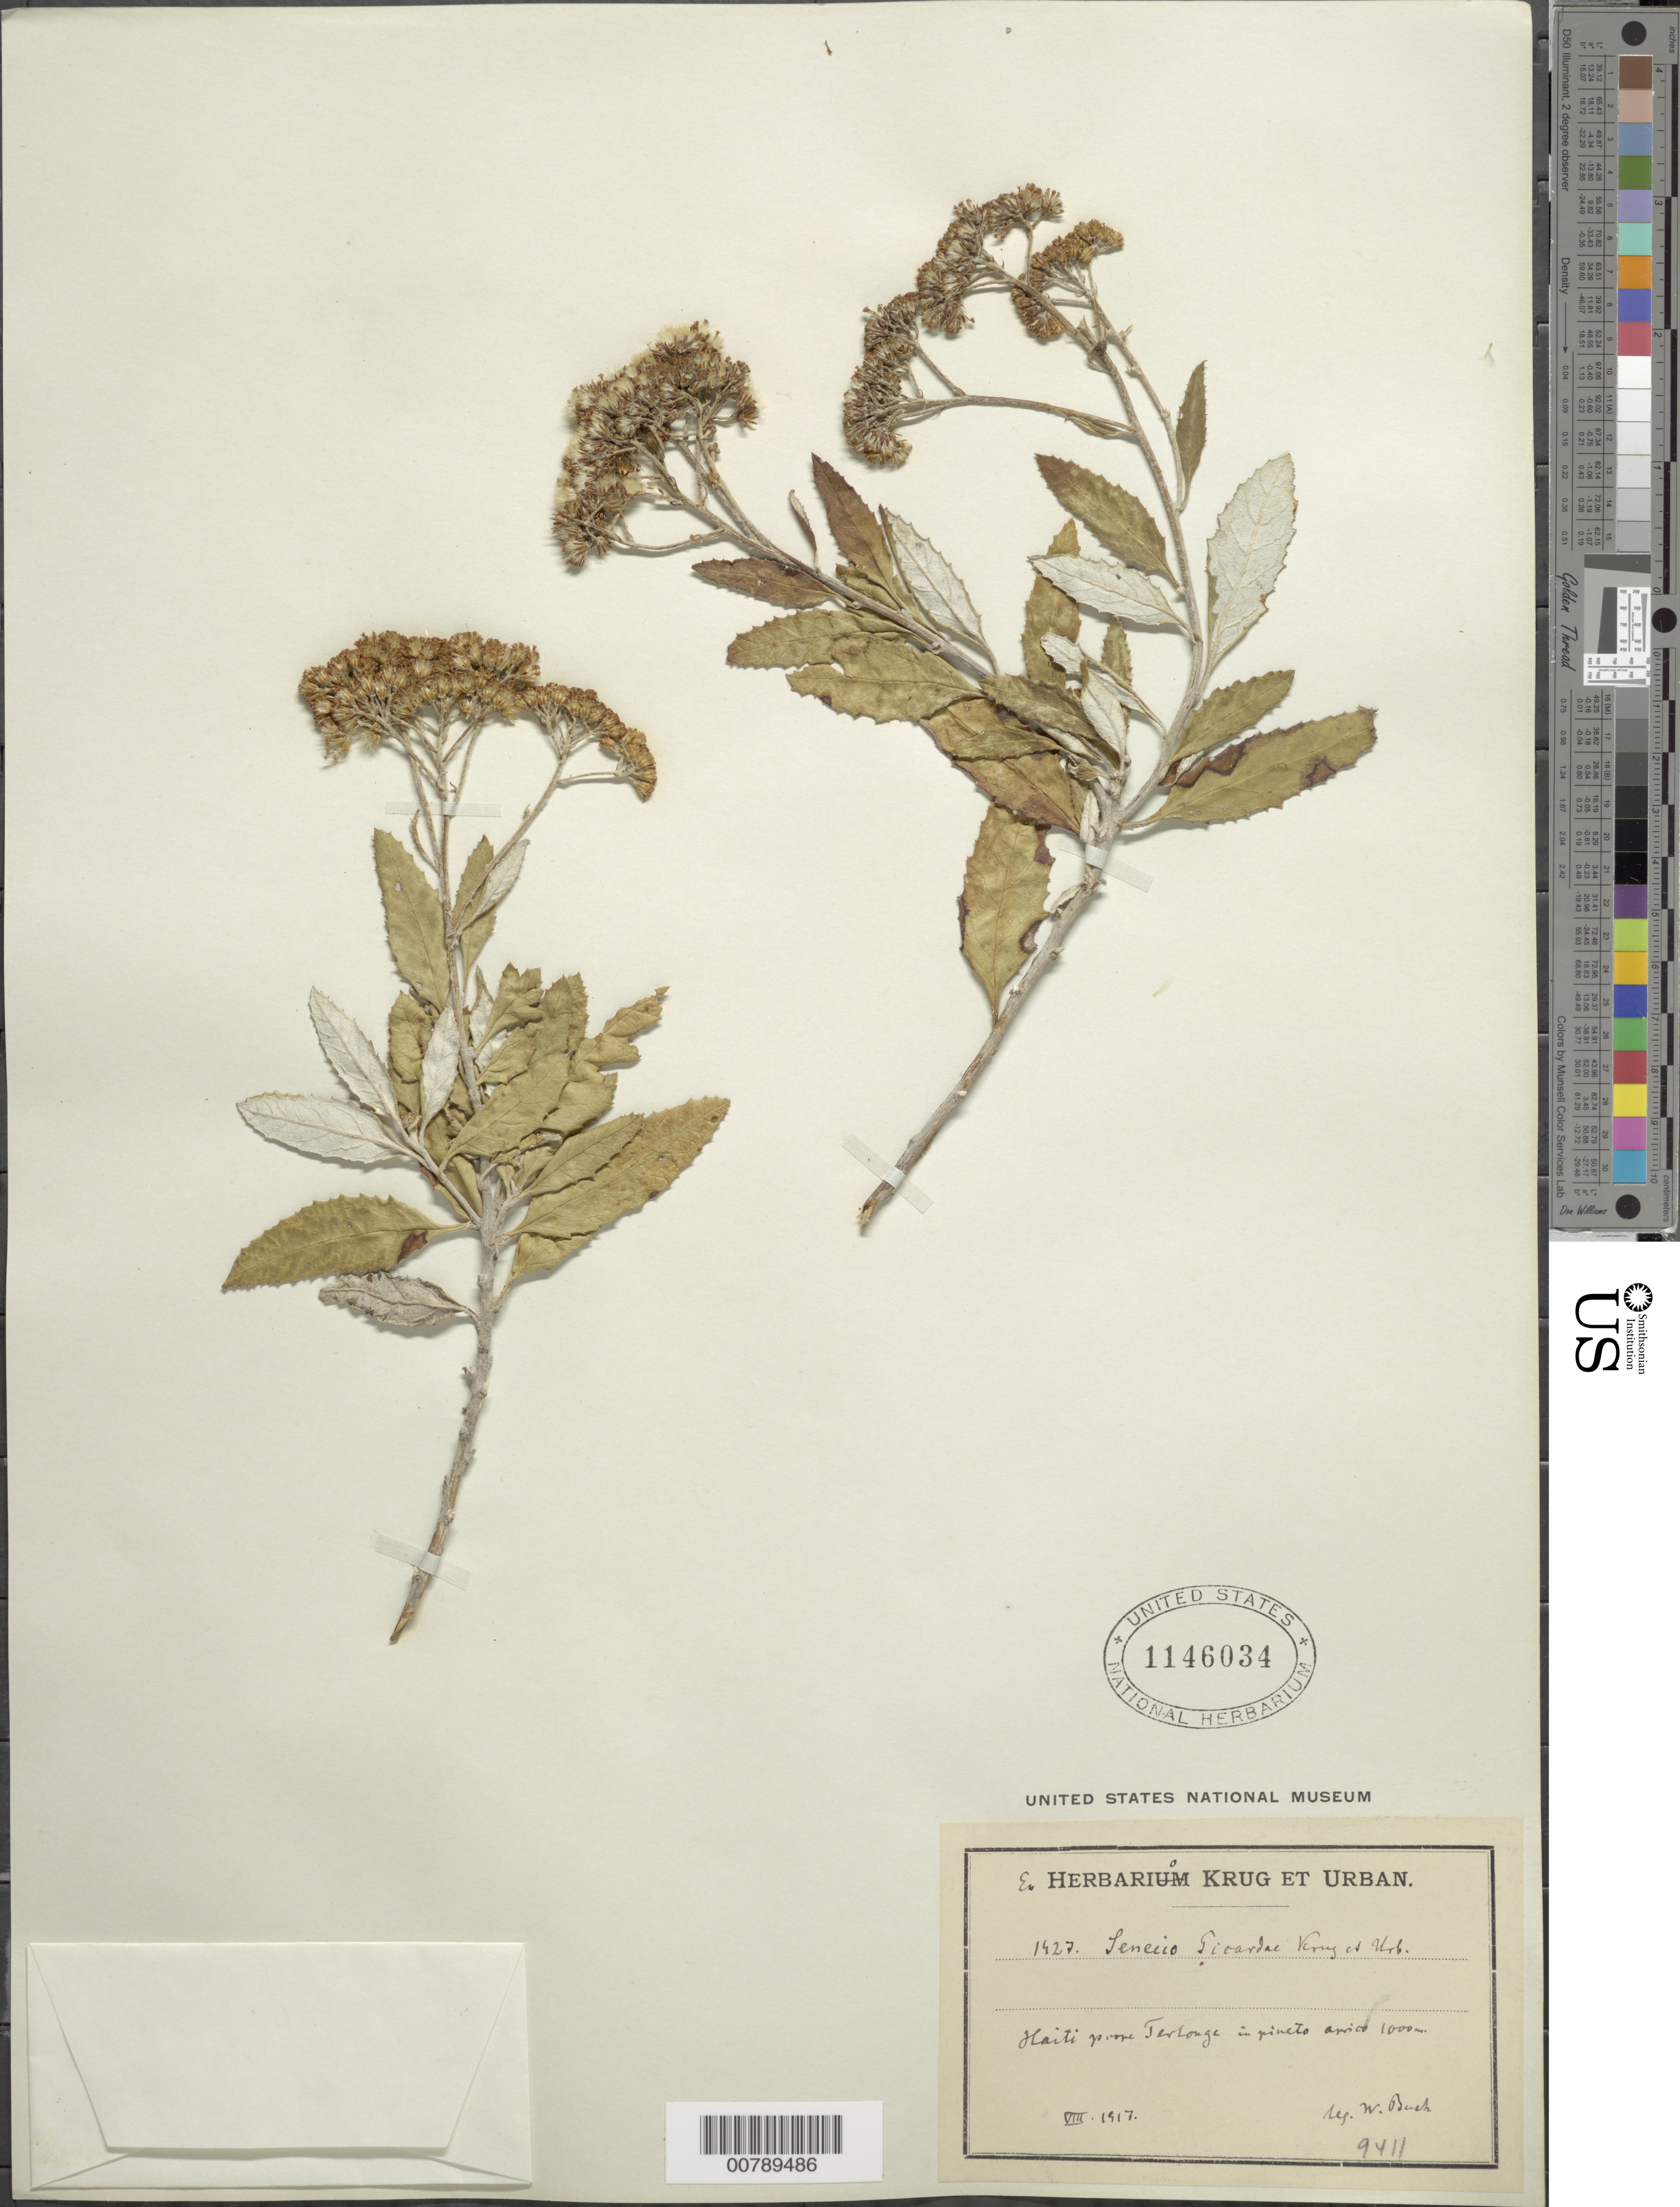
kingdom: Plantae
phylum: Tracheophyta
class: Magnoliopsida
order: Asterales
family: Asteraceae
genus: Senecio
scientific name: Senecio picardae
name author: Krug & Urb.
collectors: W. Buch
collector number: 1927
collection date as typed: Aug 1917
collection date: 1917-08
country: Haiti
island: Hispaniola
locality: Prope Terlonge in pineto arico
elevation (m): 1000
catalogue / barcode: US 1146034